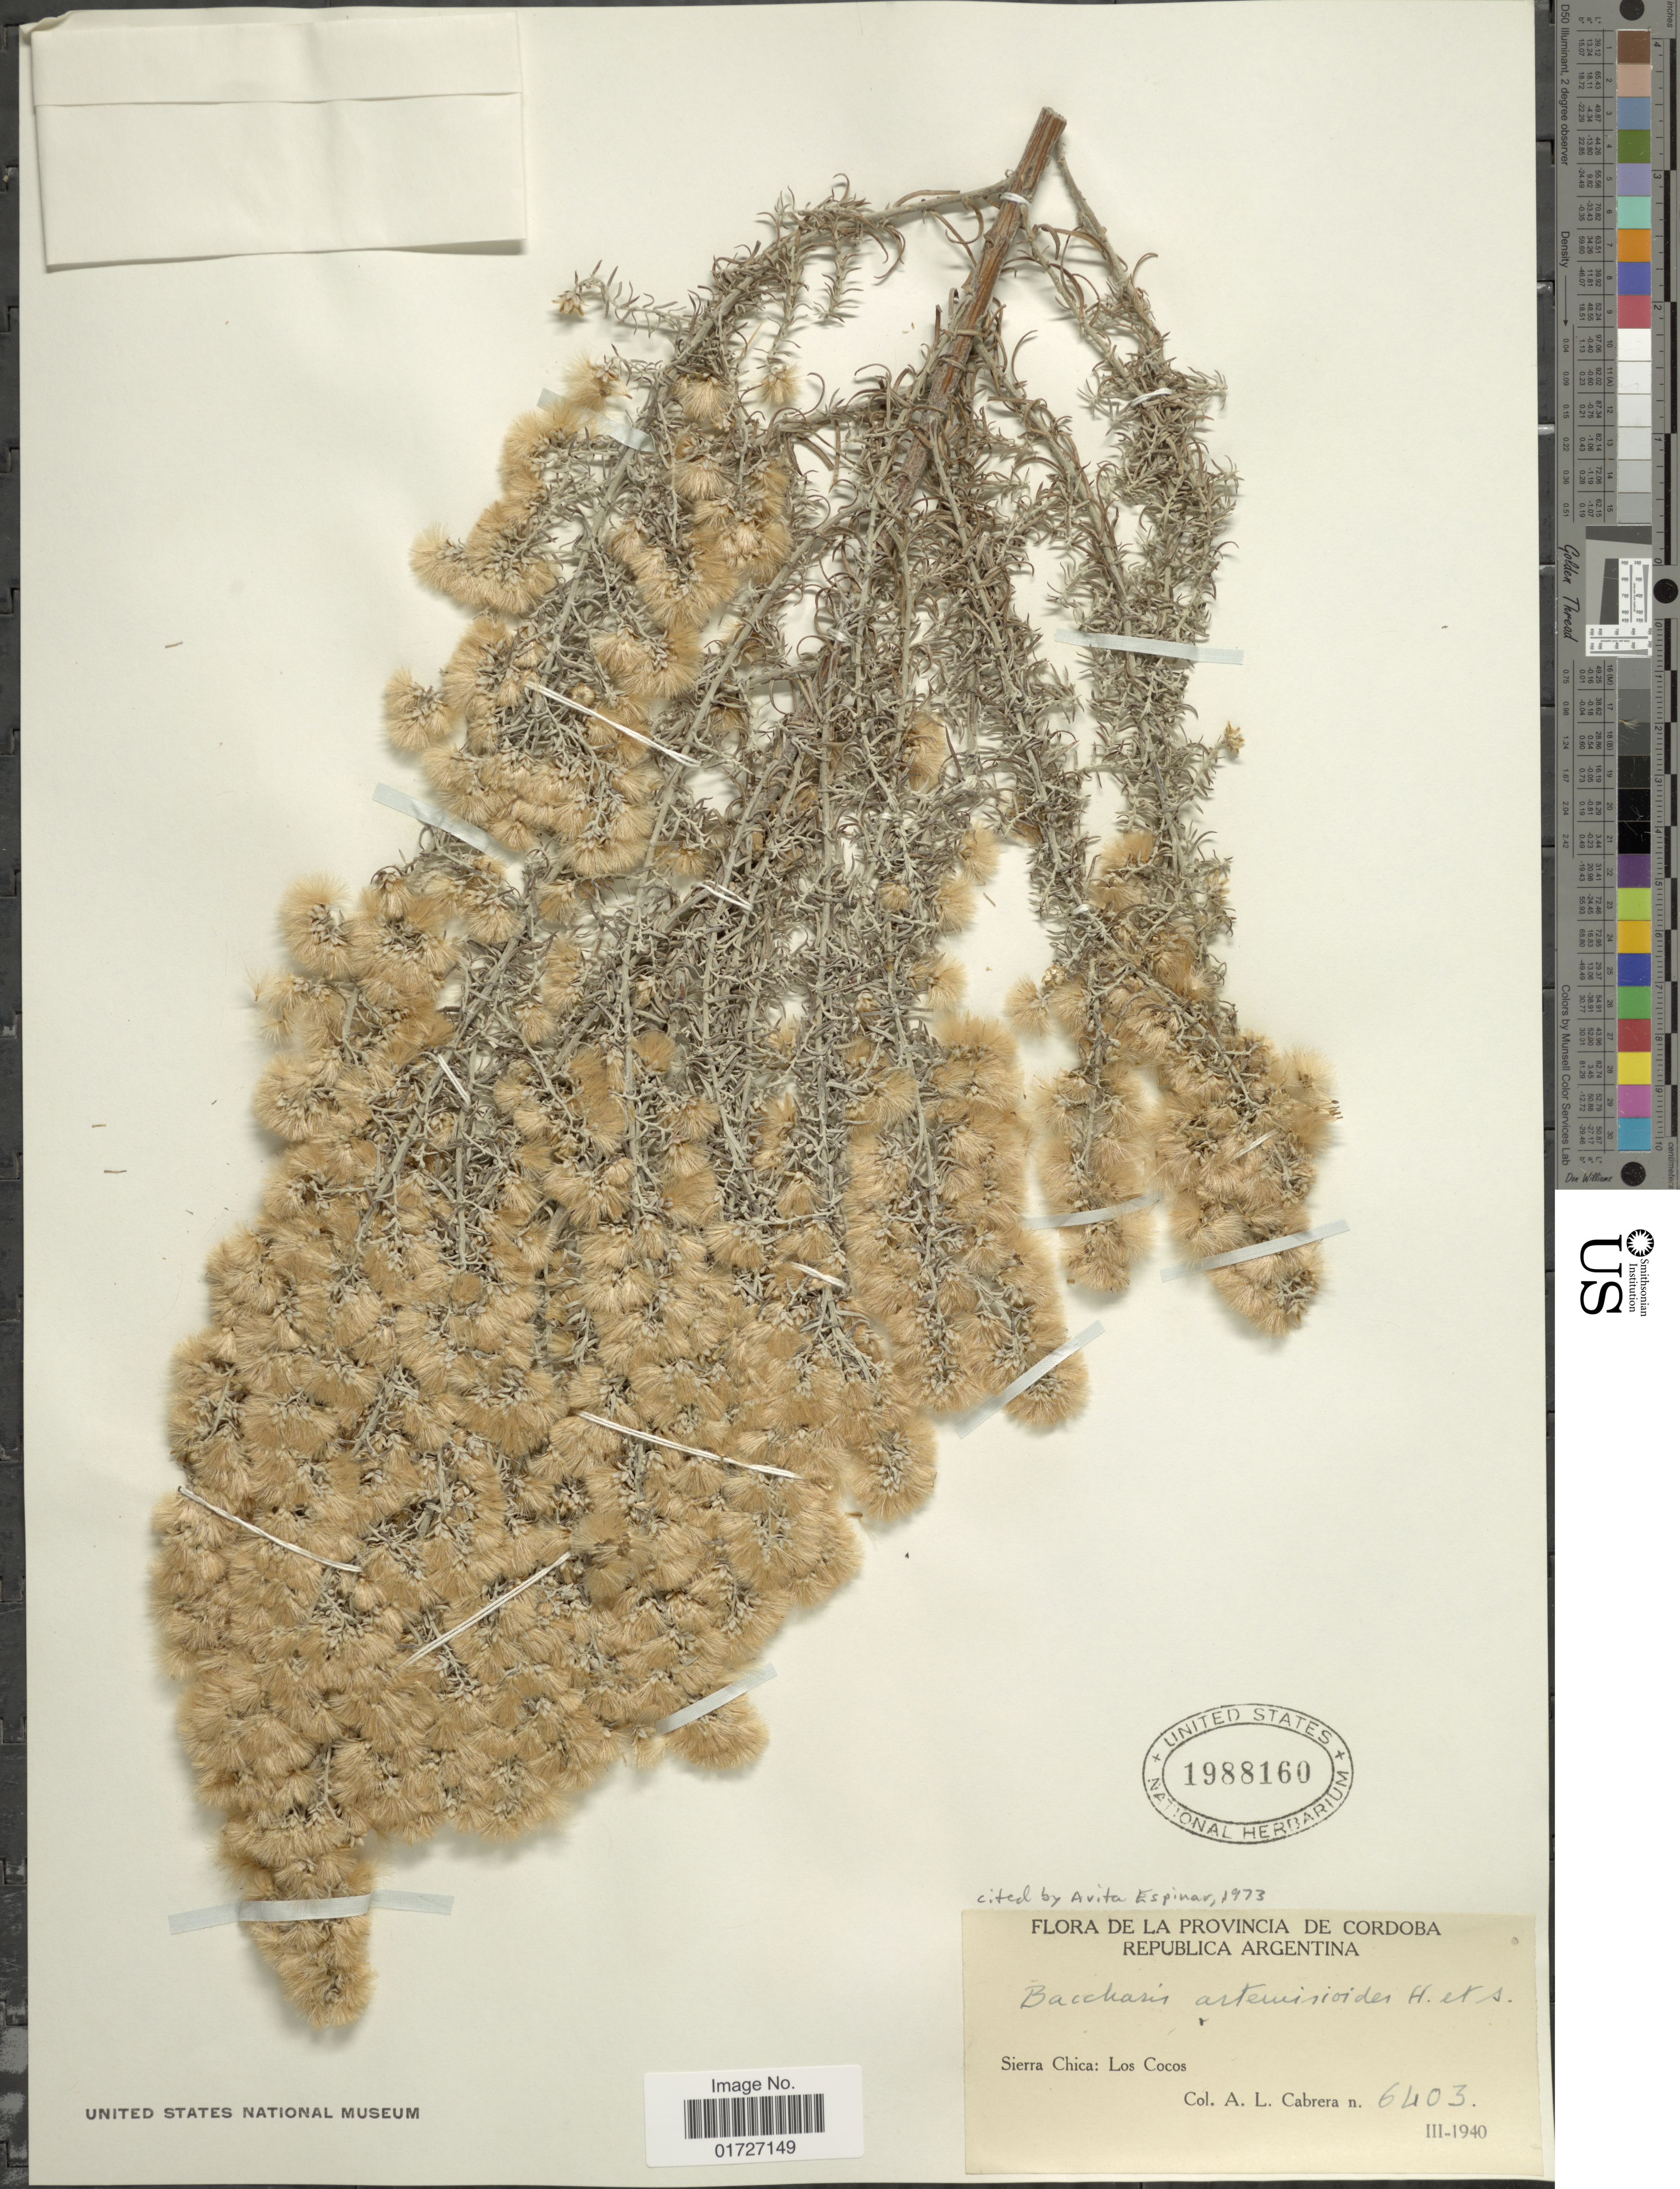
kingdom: Plantae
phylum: Tracheophyta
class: Magnoliopsida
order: Asterales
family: Asteraceae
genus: Baccharis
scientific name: Baccharis artemisioides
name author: Hook. & Arn.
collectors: A. L. Cabrera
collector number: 6403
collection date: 1940-03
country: Argentina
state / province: Cordoba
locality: Republica Argentina, Sierra Chica, Los Cocos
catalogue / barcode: US 1988160